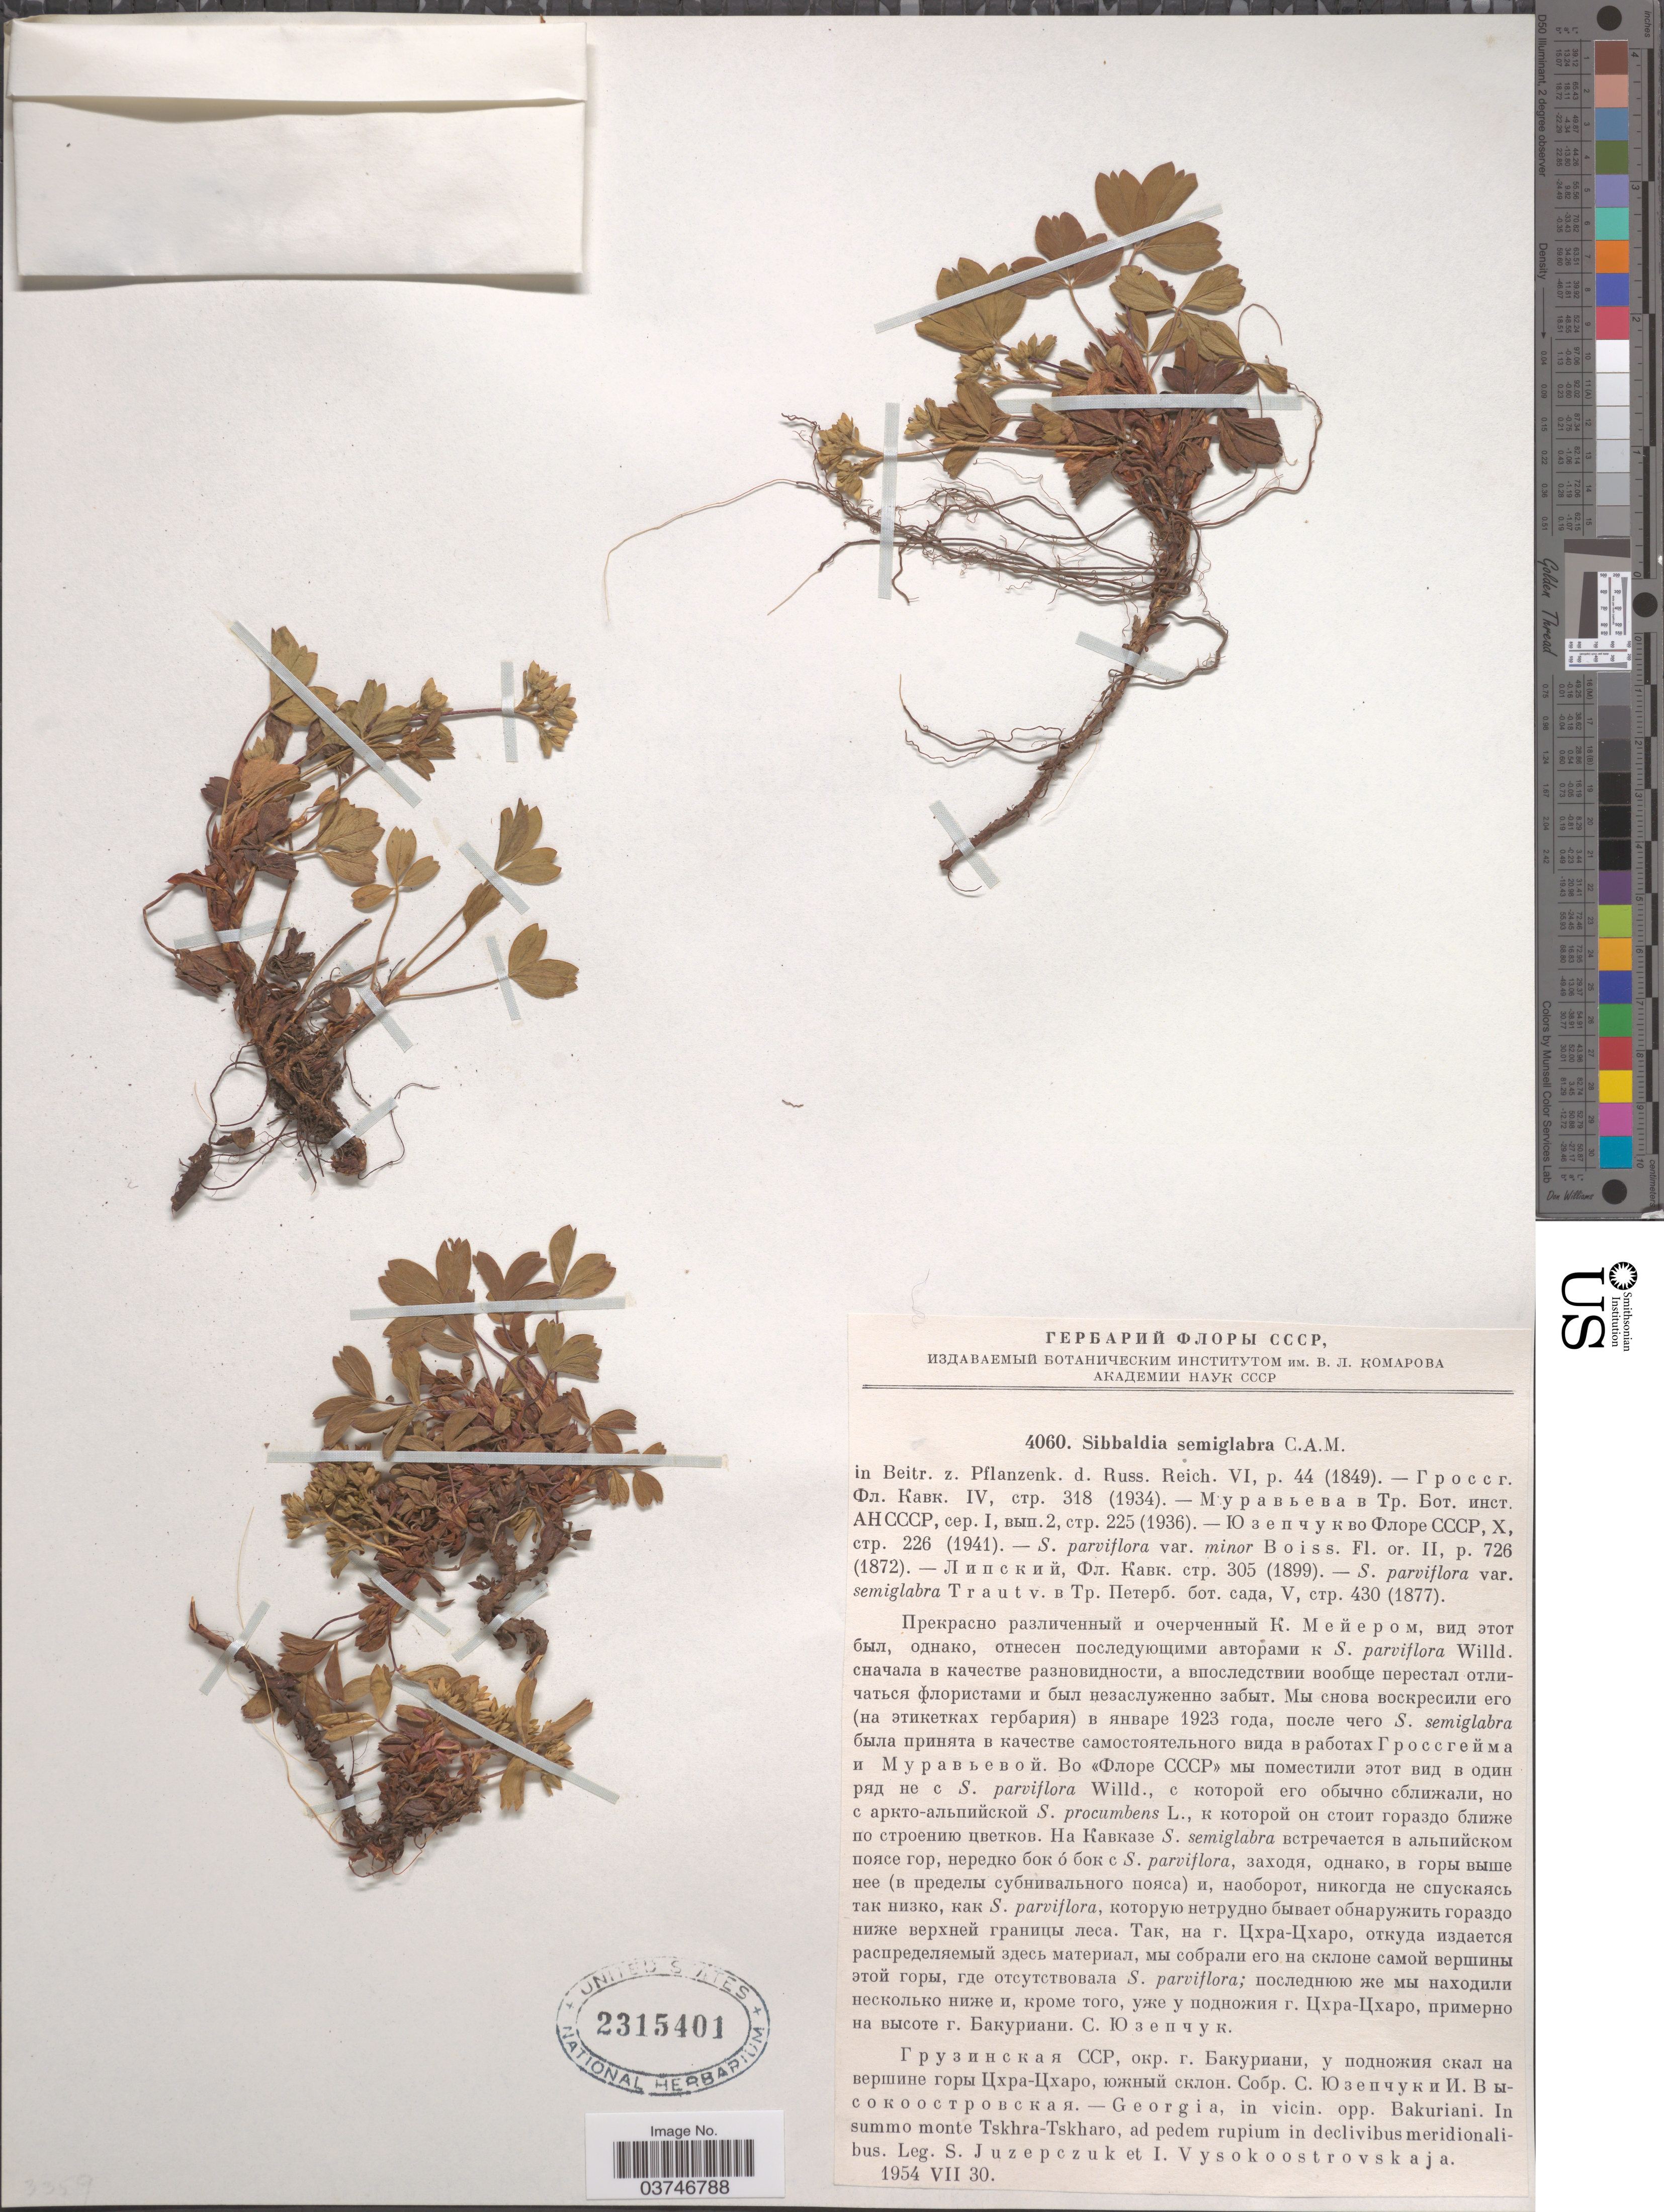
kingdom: Plantae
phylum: Tracheophyta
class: Magnoliopsida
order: Rosales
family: Rosaceae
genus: Sibbaldia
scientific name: Sibbaldia semiglabra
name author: C.A. Mey.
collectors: S. V. Juzepczuk & I. Vysokoostrovskaja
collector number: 4060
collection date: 1954-07-30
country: Georgia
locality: In vicin. opp. Bakuriani. In summo monte Tskhra-Tskharo, ad pedem rupium in declivibus meridionalibus.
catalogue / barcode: US 2315401